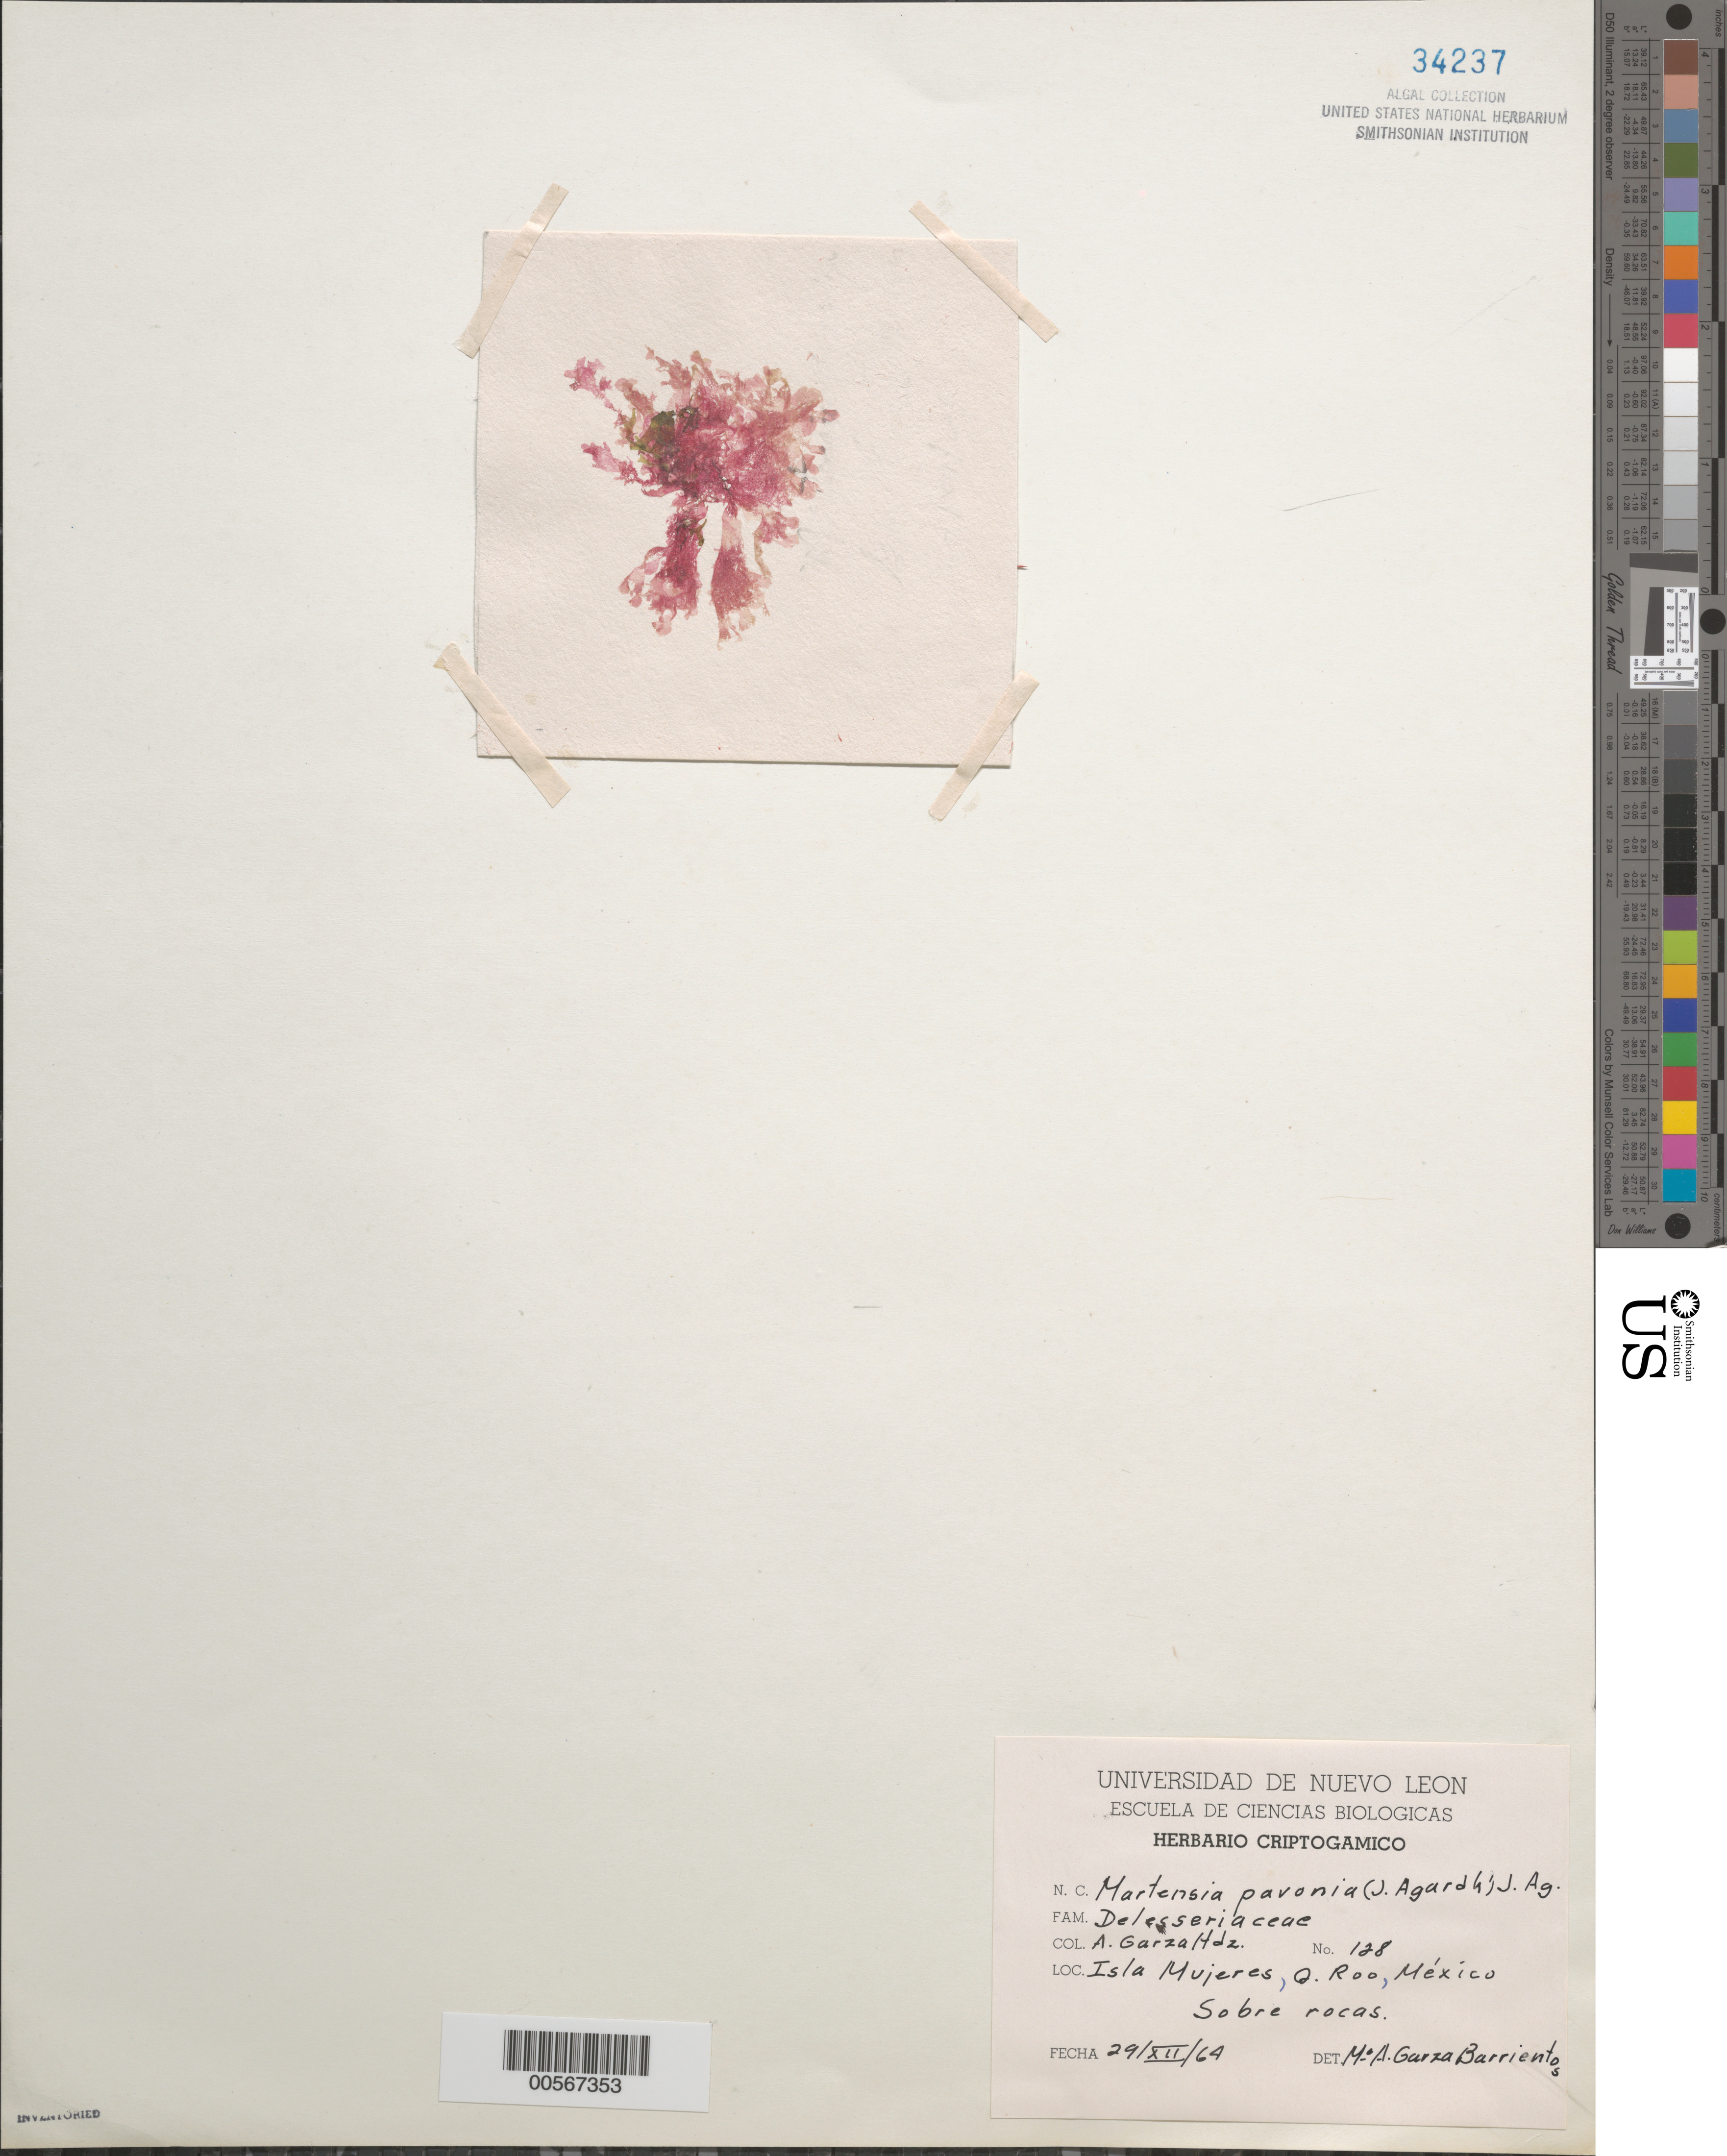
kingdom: Plantae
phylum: Rhodophyta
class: Florideophyceae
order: Ceramiales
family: Delesseriaceae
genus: Martensia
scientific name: Martensia pavonia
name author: (J. Agardh) J. Agardh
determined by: Garza Barrientos, M. A.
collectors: A. Garza Hernandez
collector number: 128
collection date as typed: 29 Dec 1964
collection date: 1964-12-29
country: Mexico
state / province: Quintana Roo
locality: Isla mujeres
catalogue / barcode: US 34237